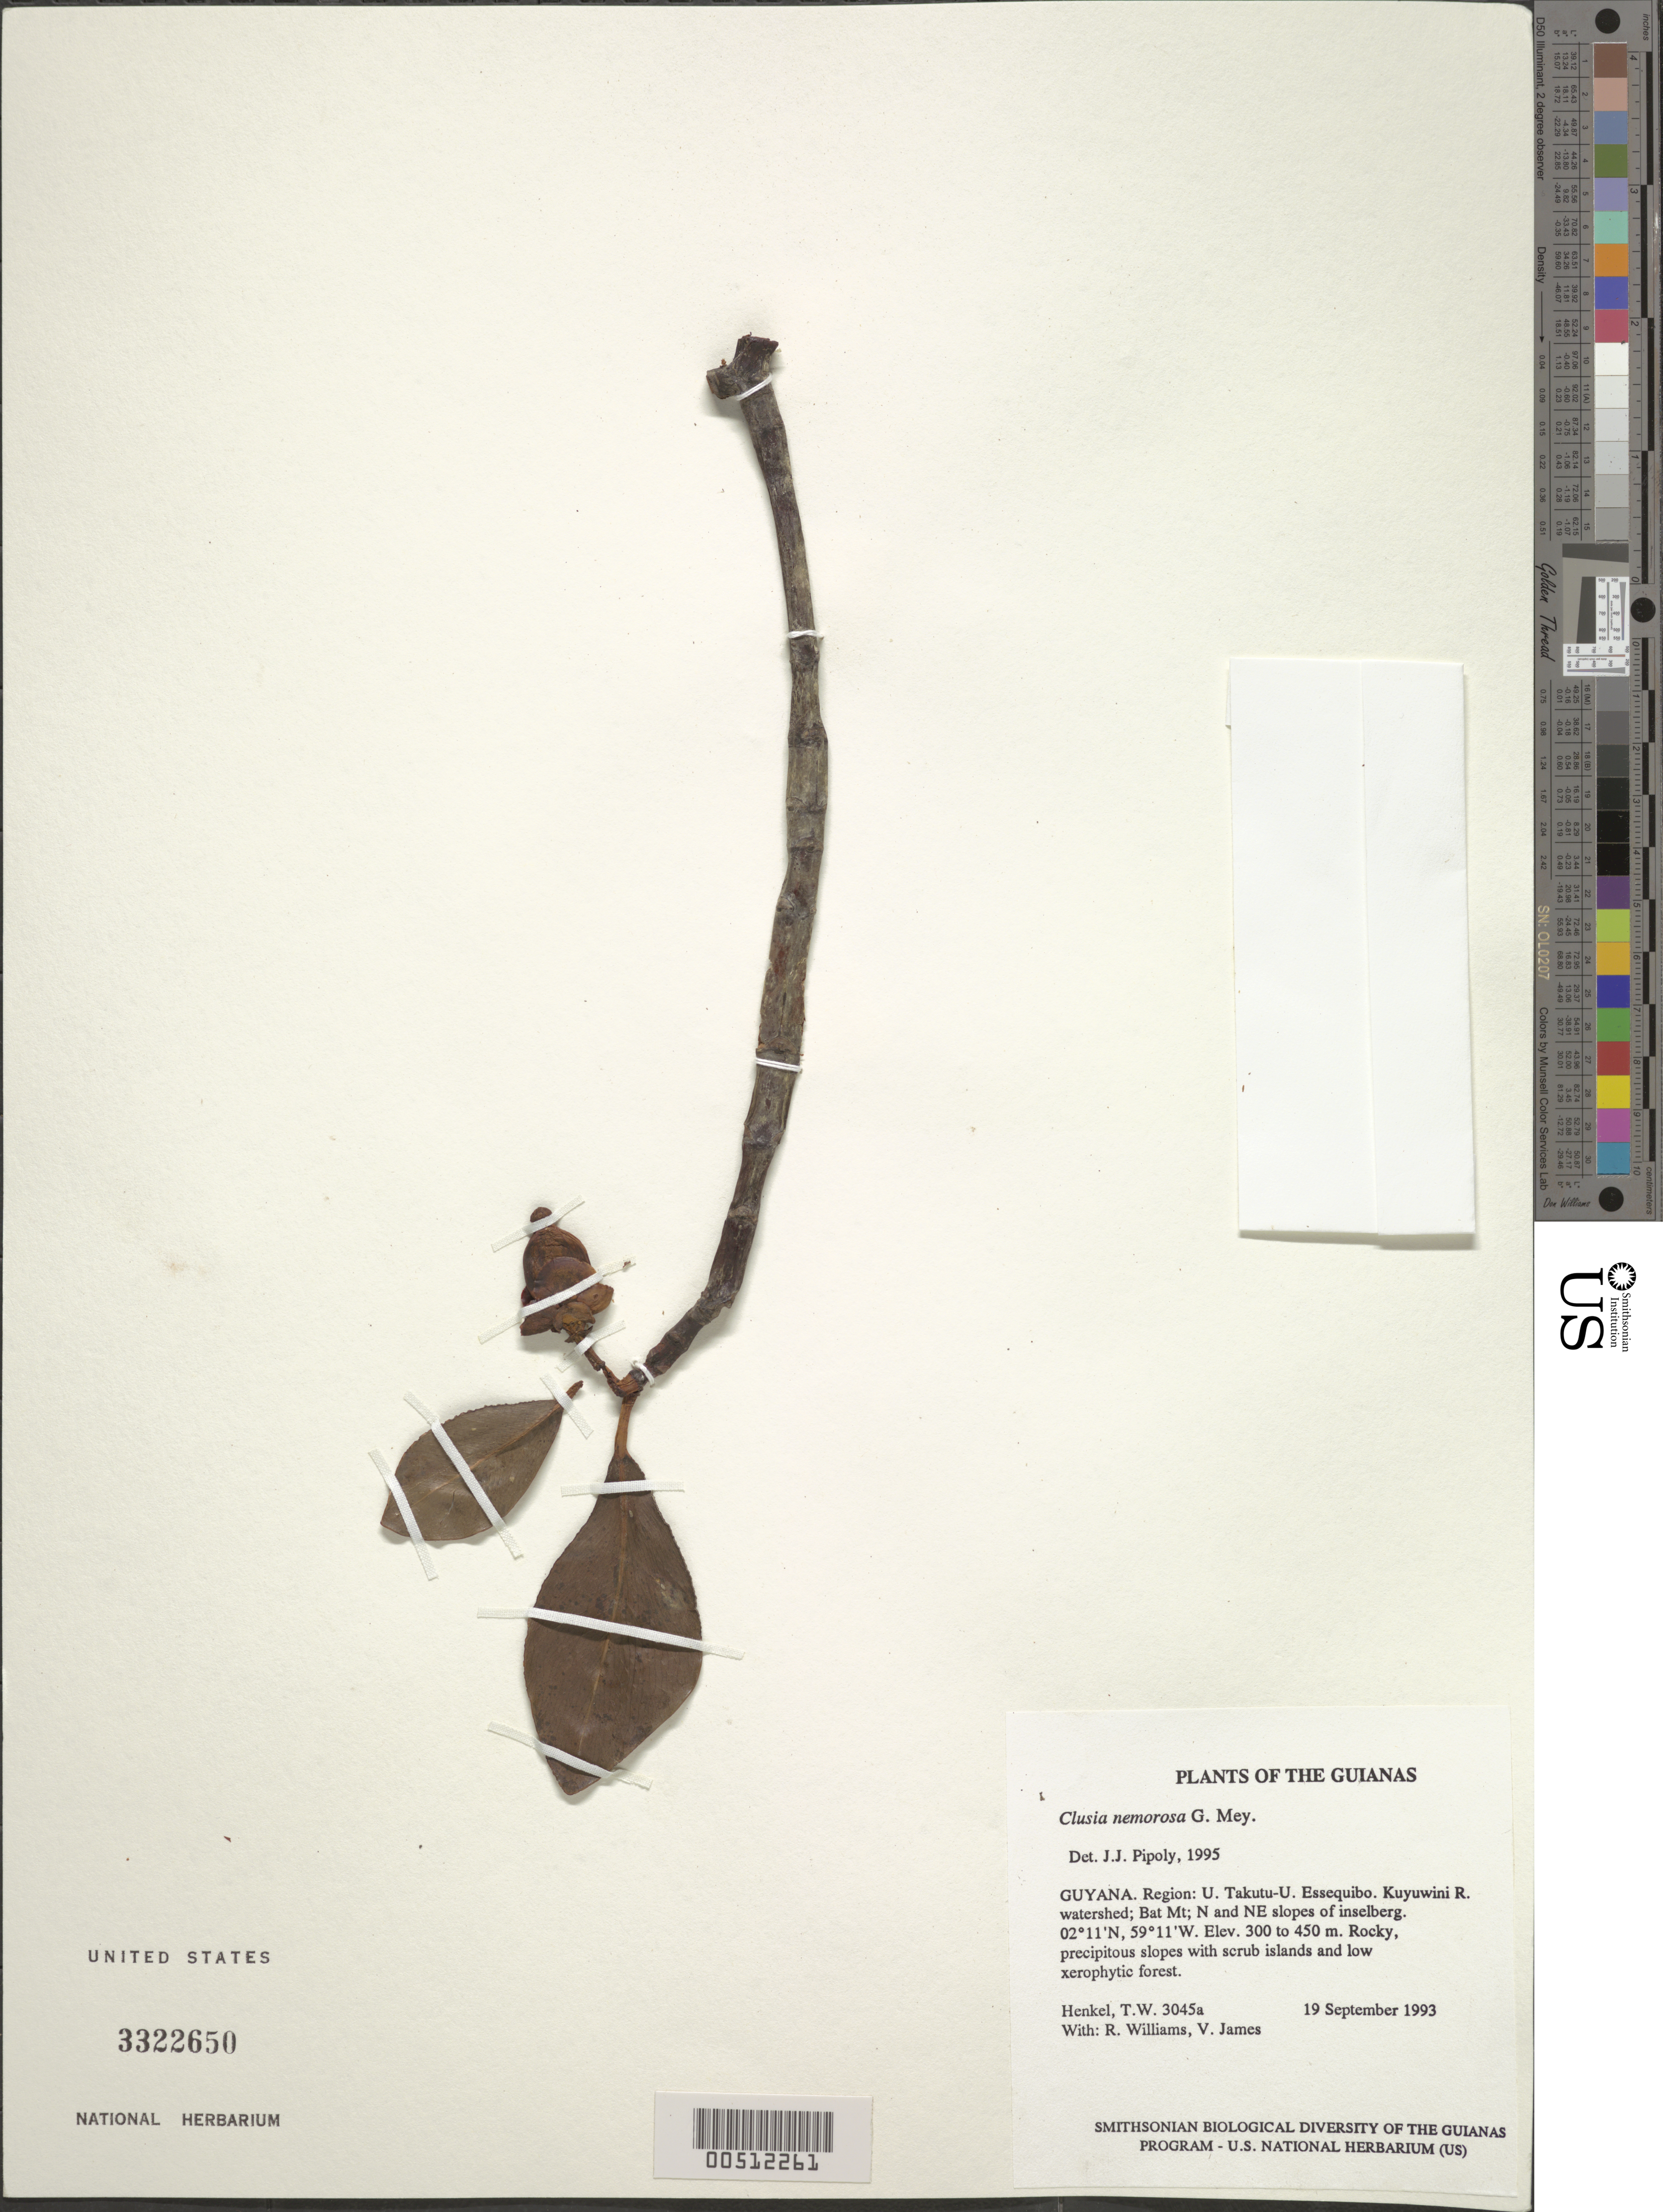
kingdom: Plantae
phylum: Tracheophyta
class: Magnoliopsida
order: Malpighiales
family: Clusiaceae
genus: Clusia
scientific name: Clusia nemorosa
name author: G. Mey.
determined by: Pipoly, J. J., III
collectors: T. Henkel, R. Williams & V. James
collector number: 3045 a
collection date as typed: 19 September 1993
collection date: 1993-09-19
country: Guyana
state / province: U. Takutu-U. Essequibo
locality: Kuyuwini R. watershed; Bat Mt; N and NE slopes of inselberg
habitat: Rocky, precipitous slopes with scrub islands and low xerophytic forest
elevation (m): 300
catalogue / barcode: US 3322650